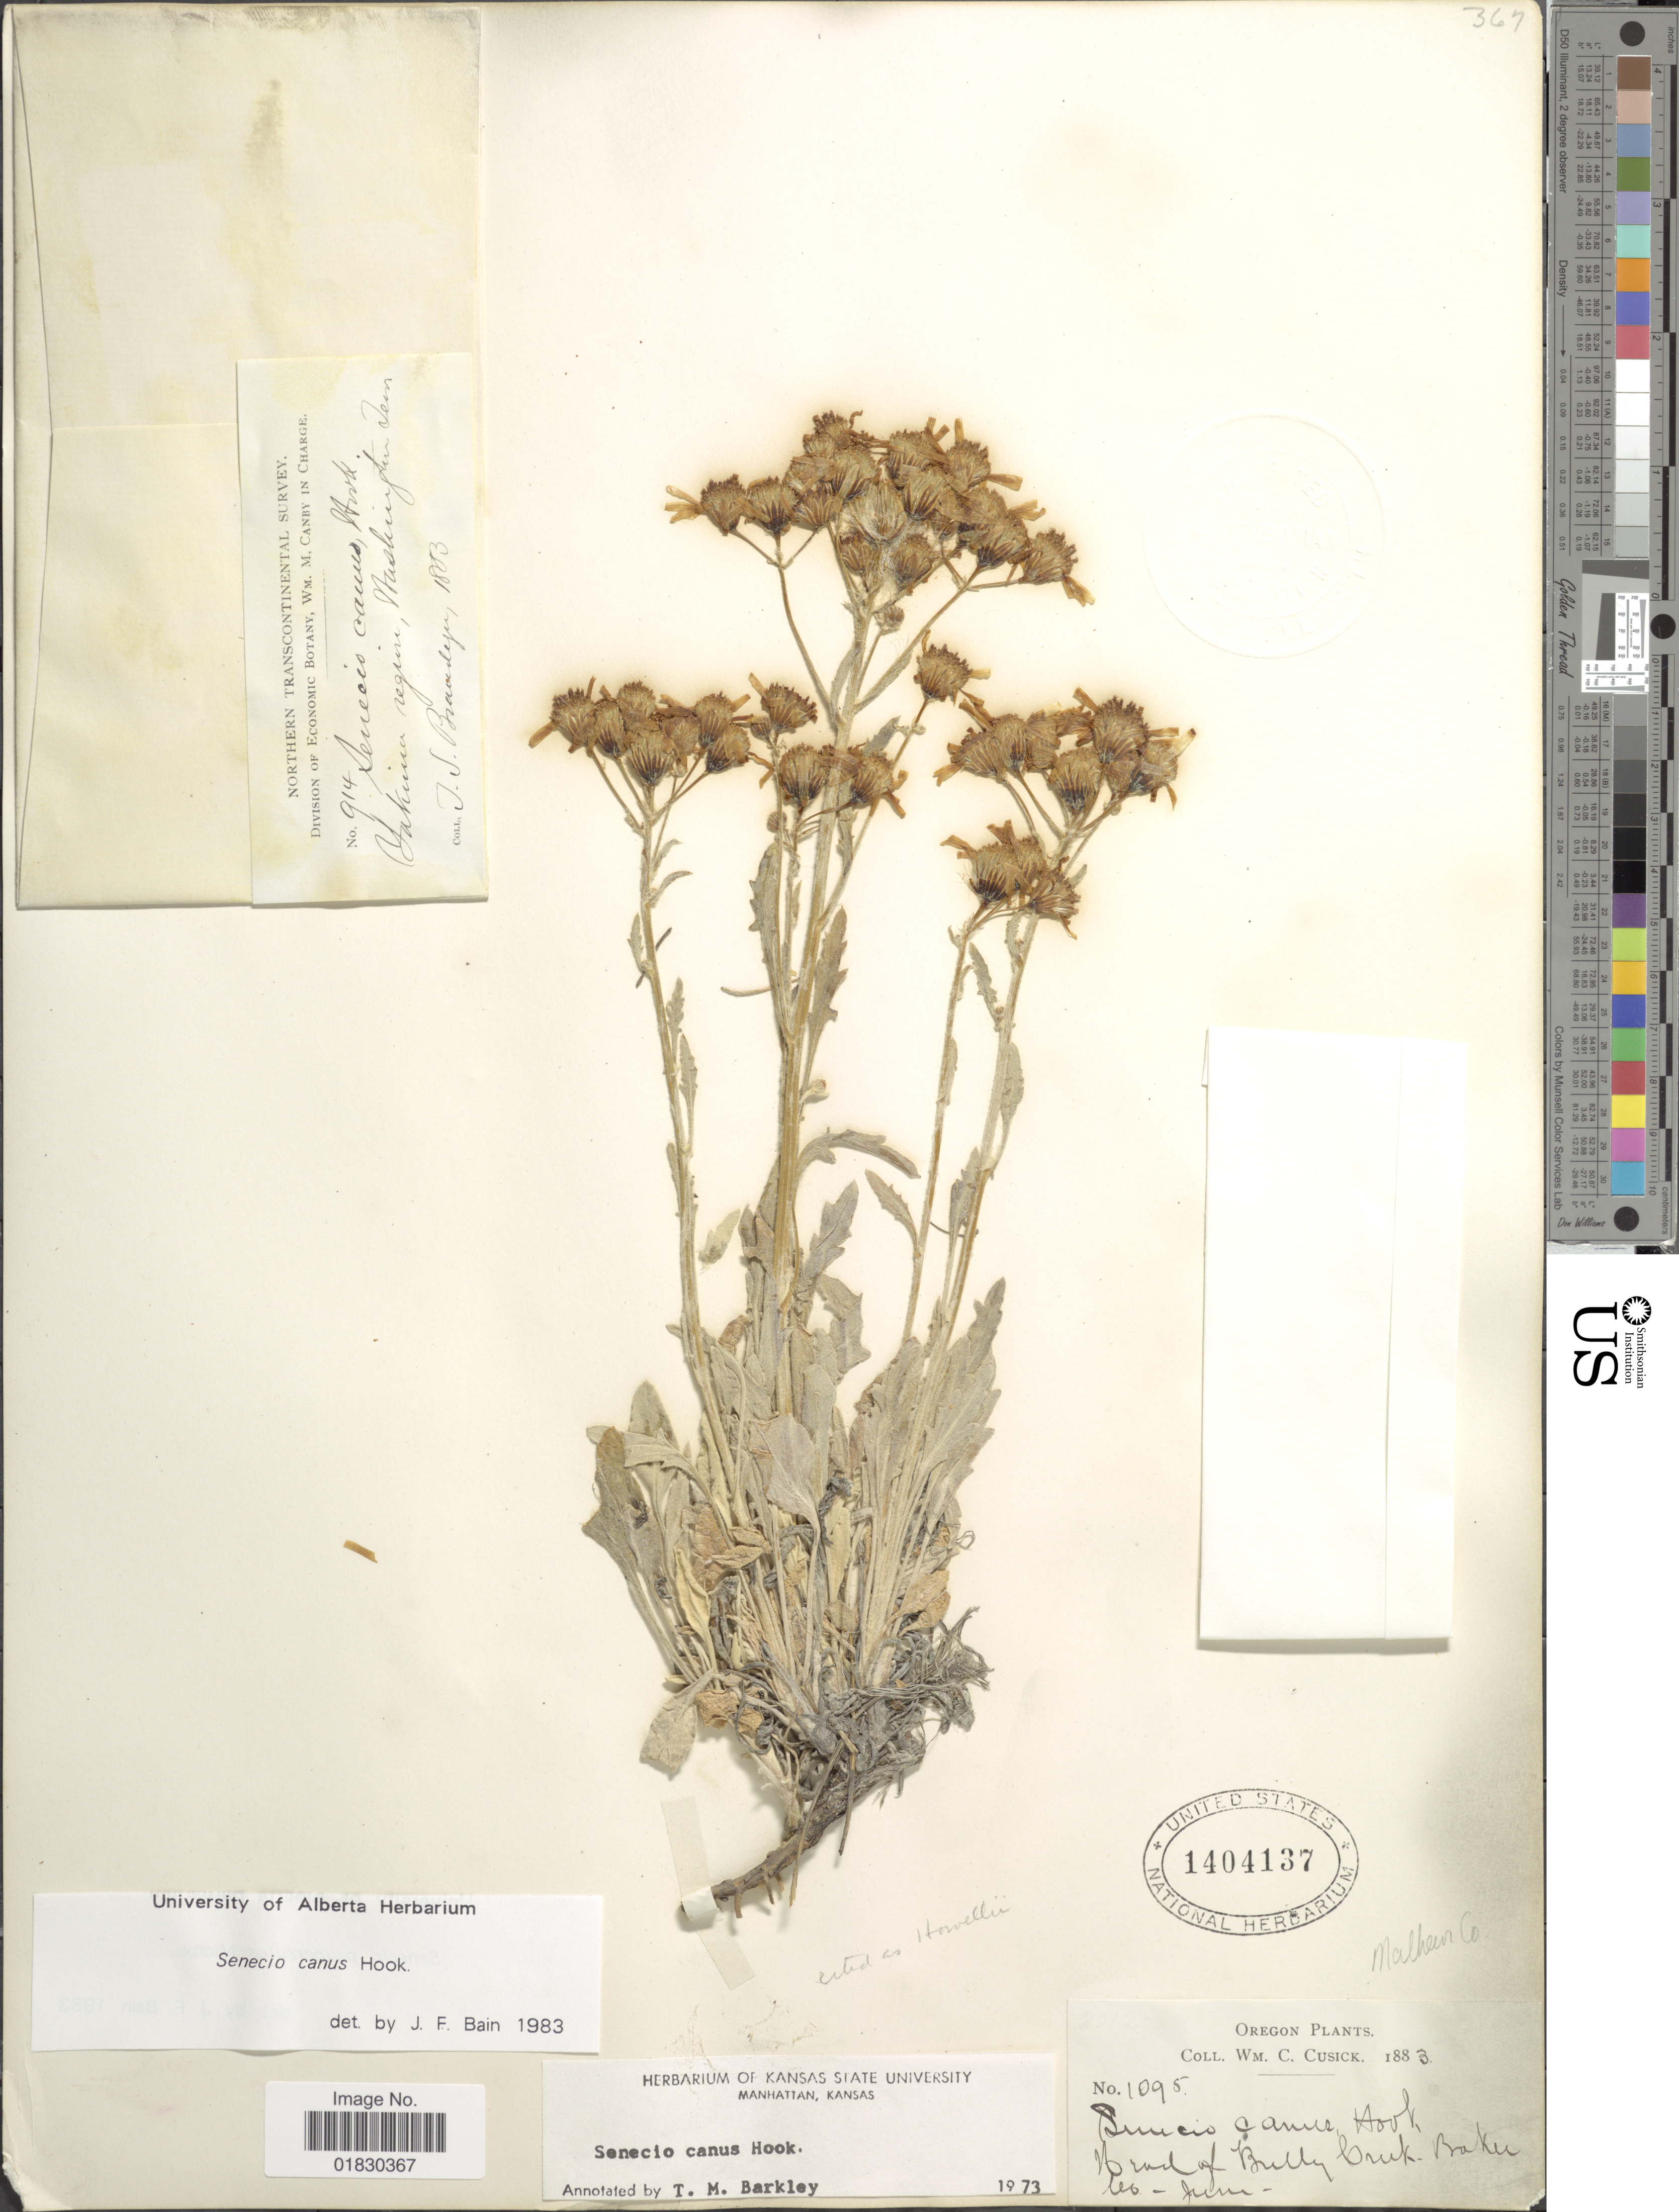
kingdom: Plantae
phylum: Tracheophyta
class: Magnoliopsida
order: Asterales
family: Asteraceae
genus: Packera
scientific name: Packera cana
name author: (Hook.) W.A. Weber & Á. Löve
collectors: W. C. Cusick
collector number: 1095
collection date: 1883-06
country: United States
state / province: Oregon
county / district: Malheur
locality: Head of Bully Creek, Baker Co.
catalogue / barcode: US 1404137